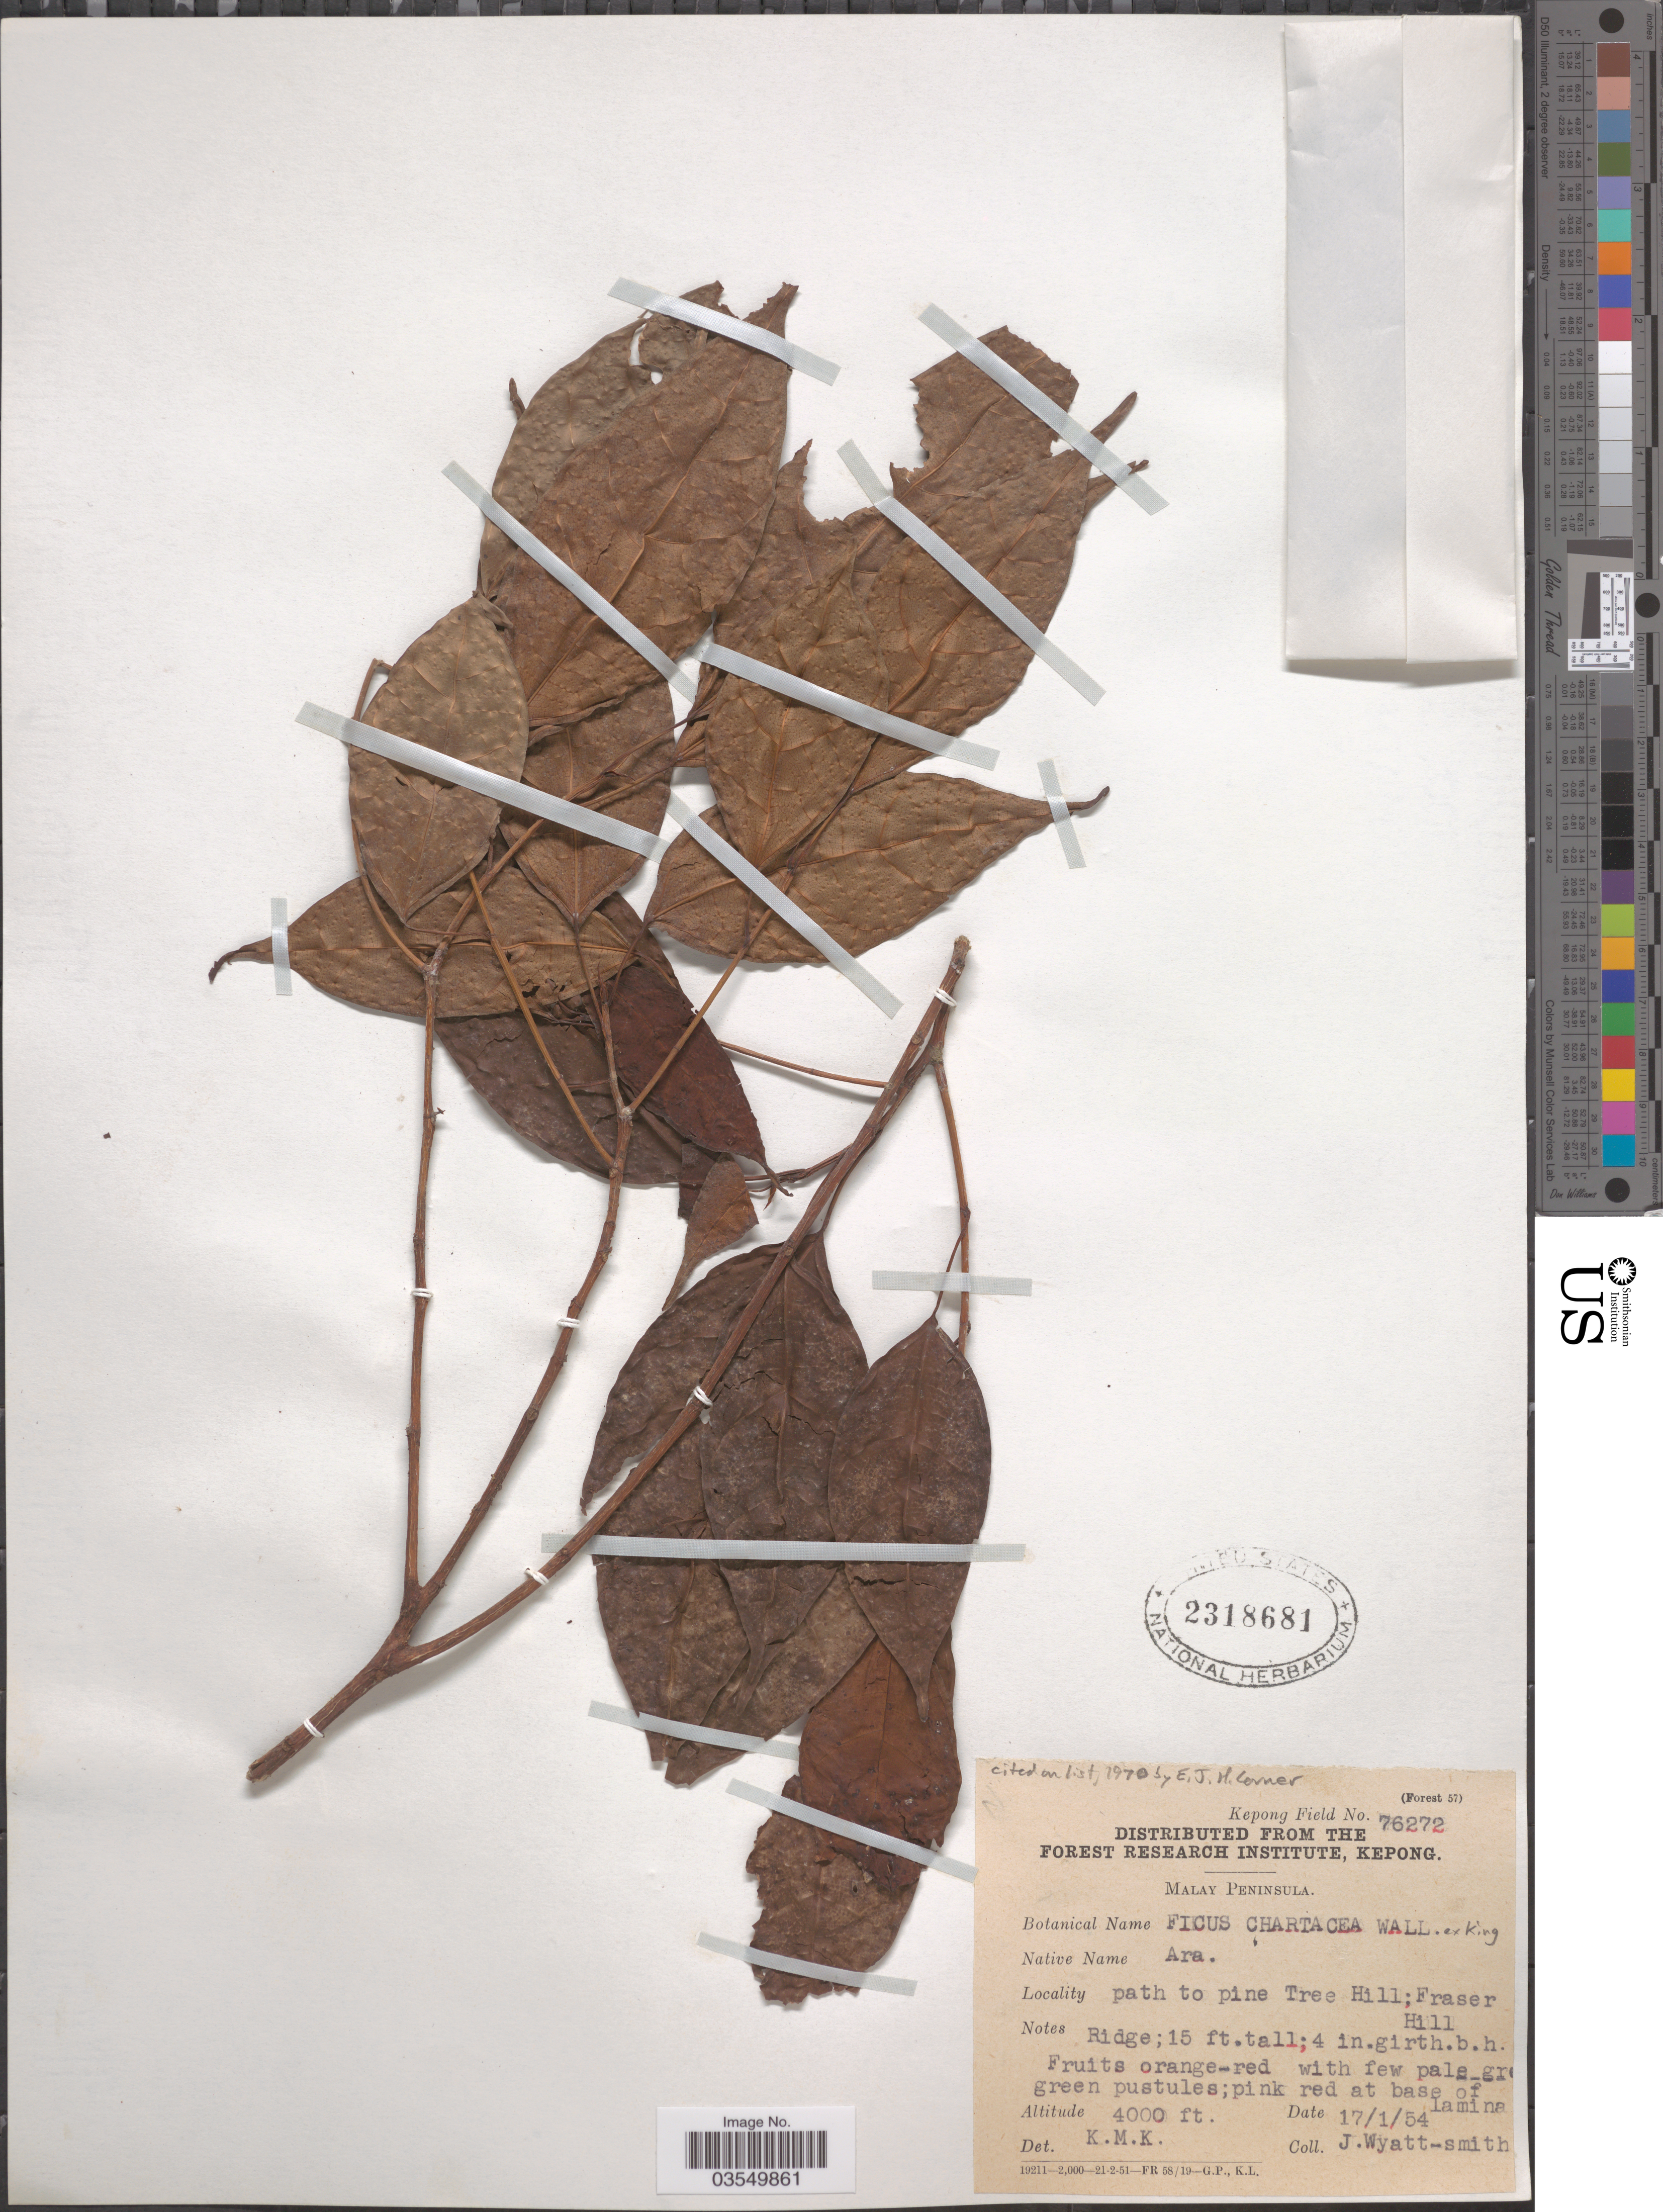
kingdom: Plantae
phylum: Tracheophyta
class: Magnoliopsida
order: Rosales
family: Moraceae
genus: Ficus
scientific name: Ficus chartacea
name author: Wall. ex King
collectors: J. Wyatt-Smith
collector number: Kepong Field 76272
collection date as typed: Transcribed d/m/y: 17/1/54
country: Malaysia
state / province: Pahang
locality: Malay Peninsula. Path to pine Tree Hill; Fraser Hill.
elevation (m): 1219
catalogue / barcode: US 2318681